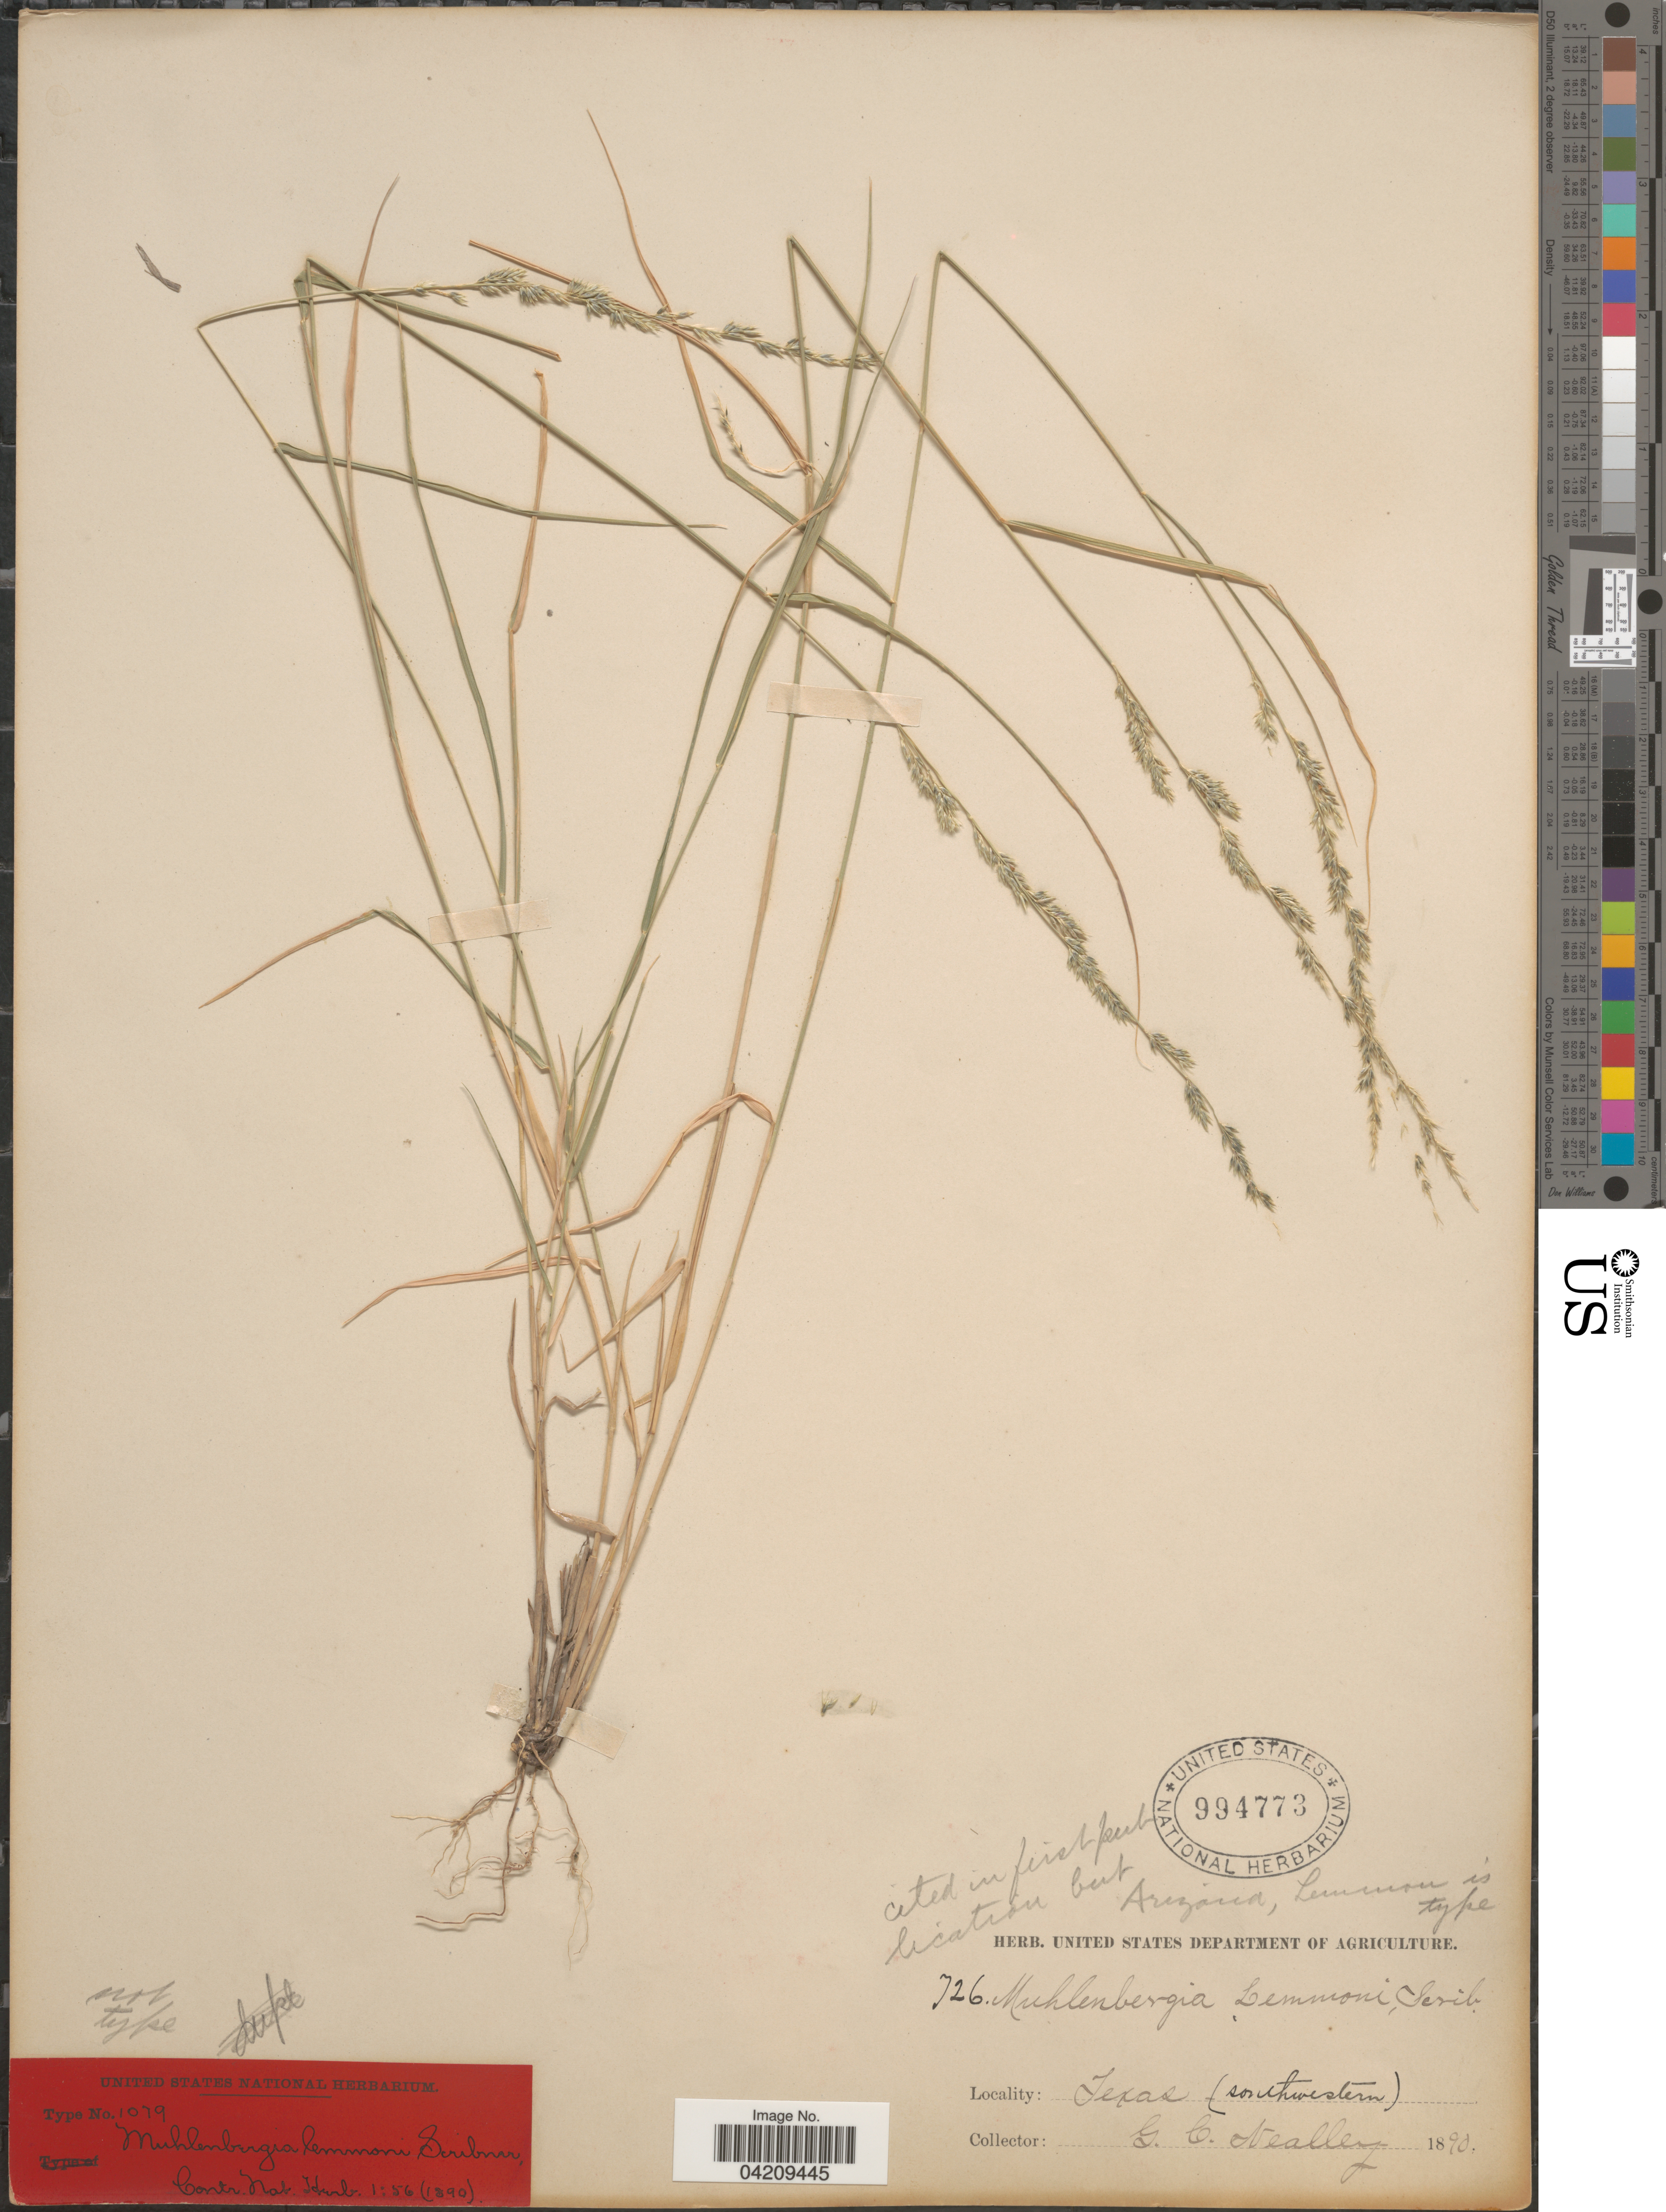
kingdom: Plantae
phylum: Tracheophyta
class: Liliopsida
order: Poales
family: Poaceae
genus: Muhlenbergia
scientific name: Muhlenbergia glauca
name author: (Nees) Mez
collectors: G. C. Nealley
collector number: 726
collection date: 1890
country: United States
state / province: Texas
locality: Texas (southwestern).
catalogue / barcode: US 994773